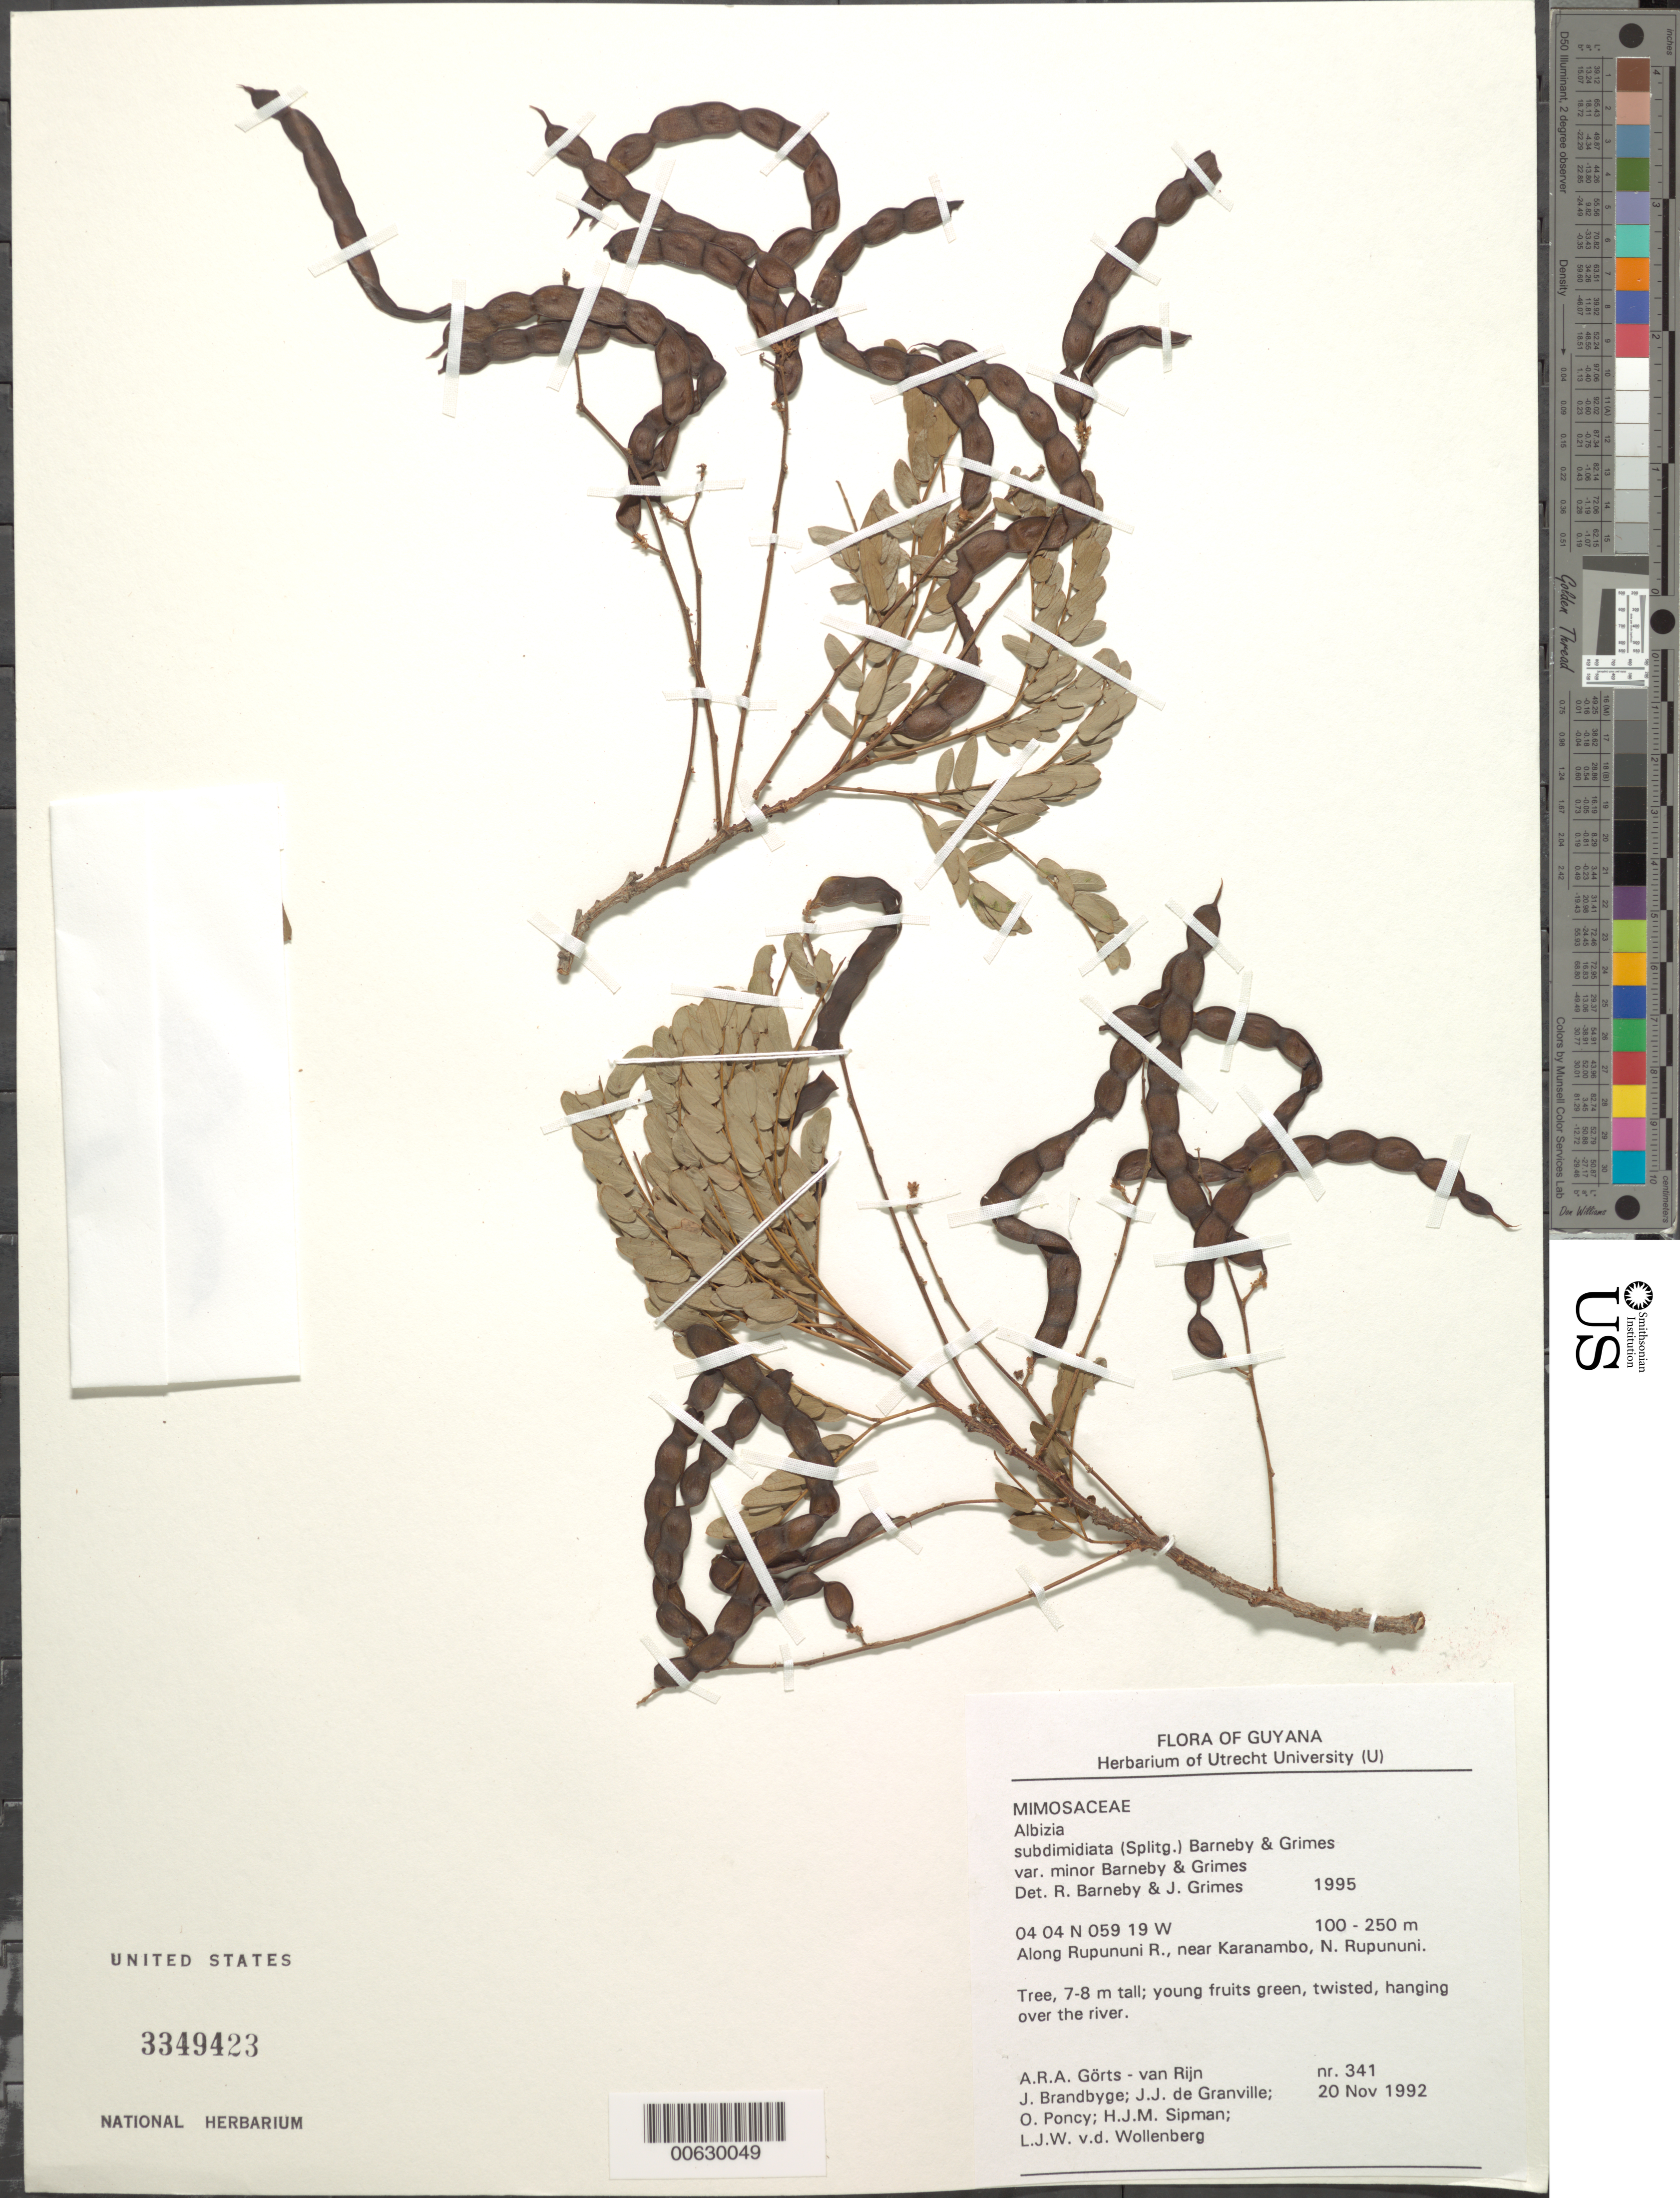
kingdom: Plantae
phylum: Tracheophyta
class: Magnoliopsida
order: Fabales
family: Fabaceae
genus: Pseudalbizzia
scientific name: Pseudalbizzia subdimidiata var. minor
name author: (Barneby & J.W. Grimes) Koenen & Duno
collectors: A. .R. A. Görts-van Rijn, J. Brandbyge, J.-J. de Granville, O. Poncy, H. J. M. Sipman & L. van der Wollenberg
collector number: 341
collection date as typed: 20-Nov-92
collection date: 1992-11-20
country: Guyana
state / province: U. Takutu-U. Essequibo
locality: Rupununi R., near Karanambo, N Rupununi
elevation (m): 100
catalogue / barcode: US 3349423